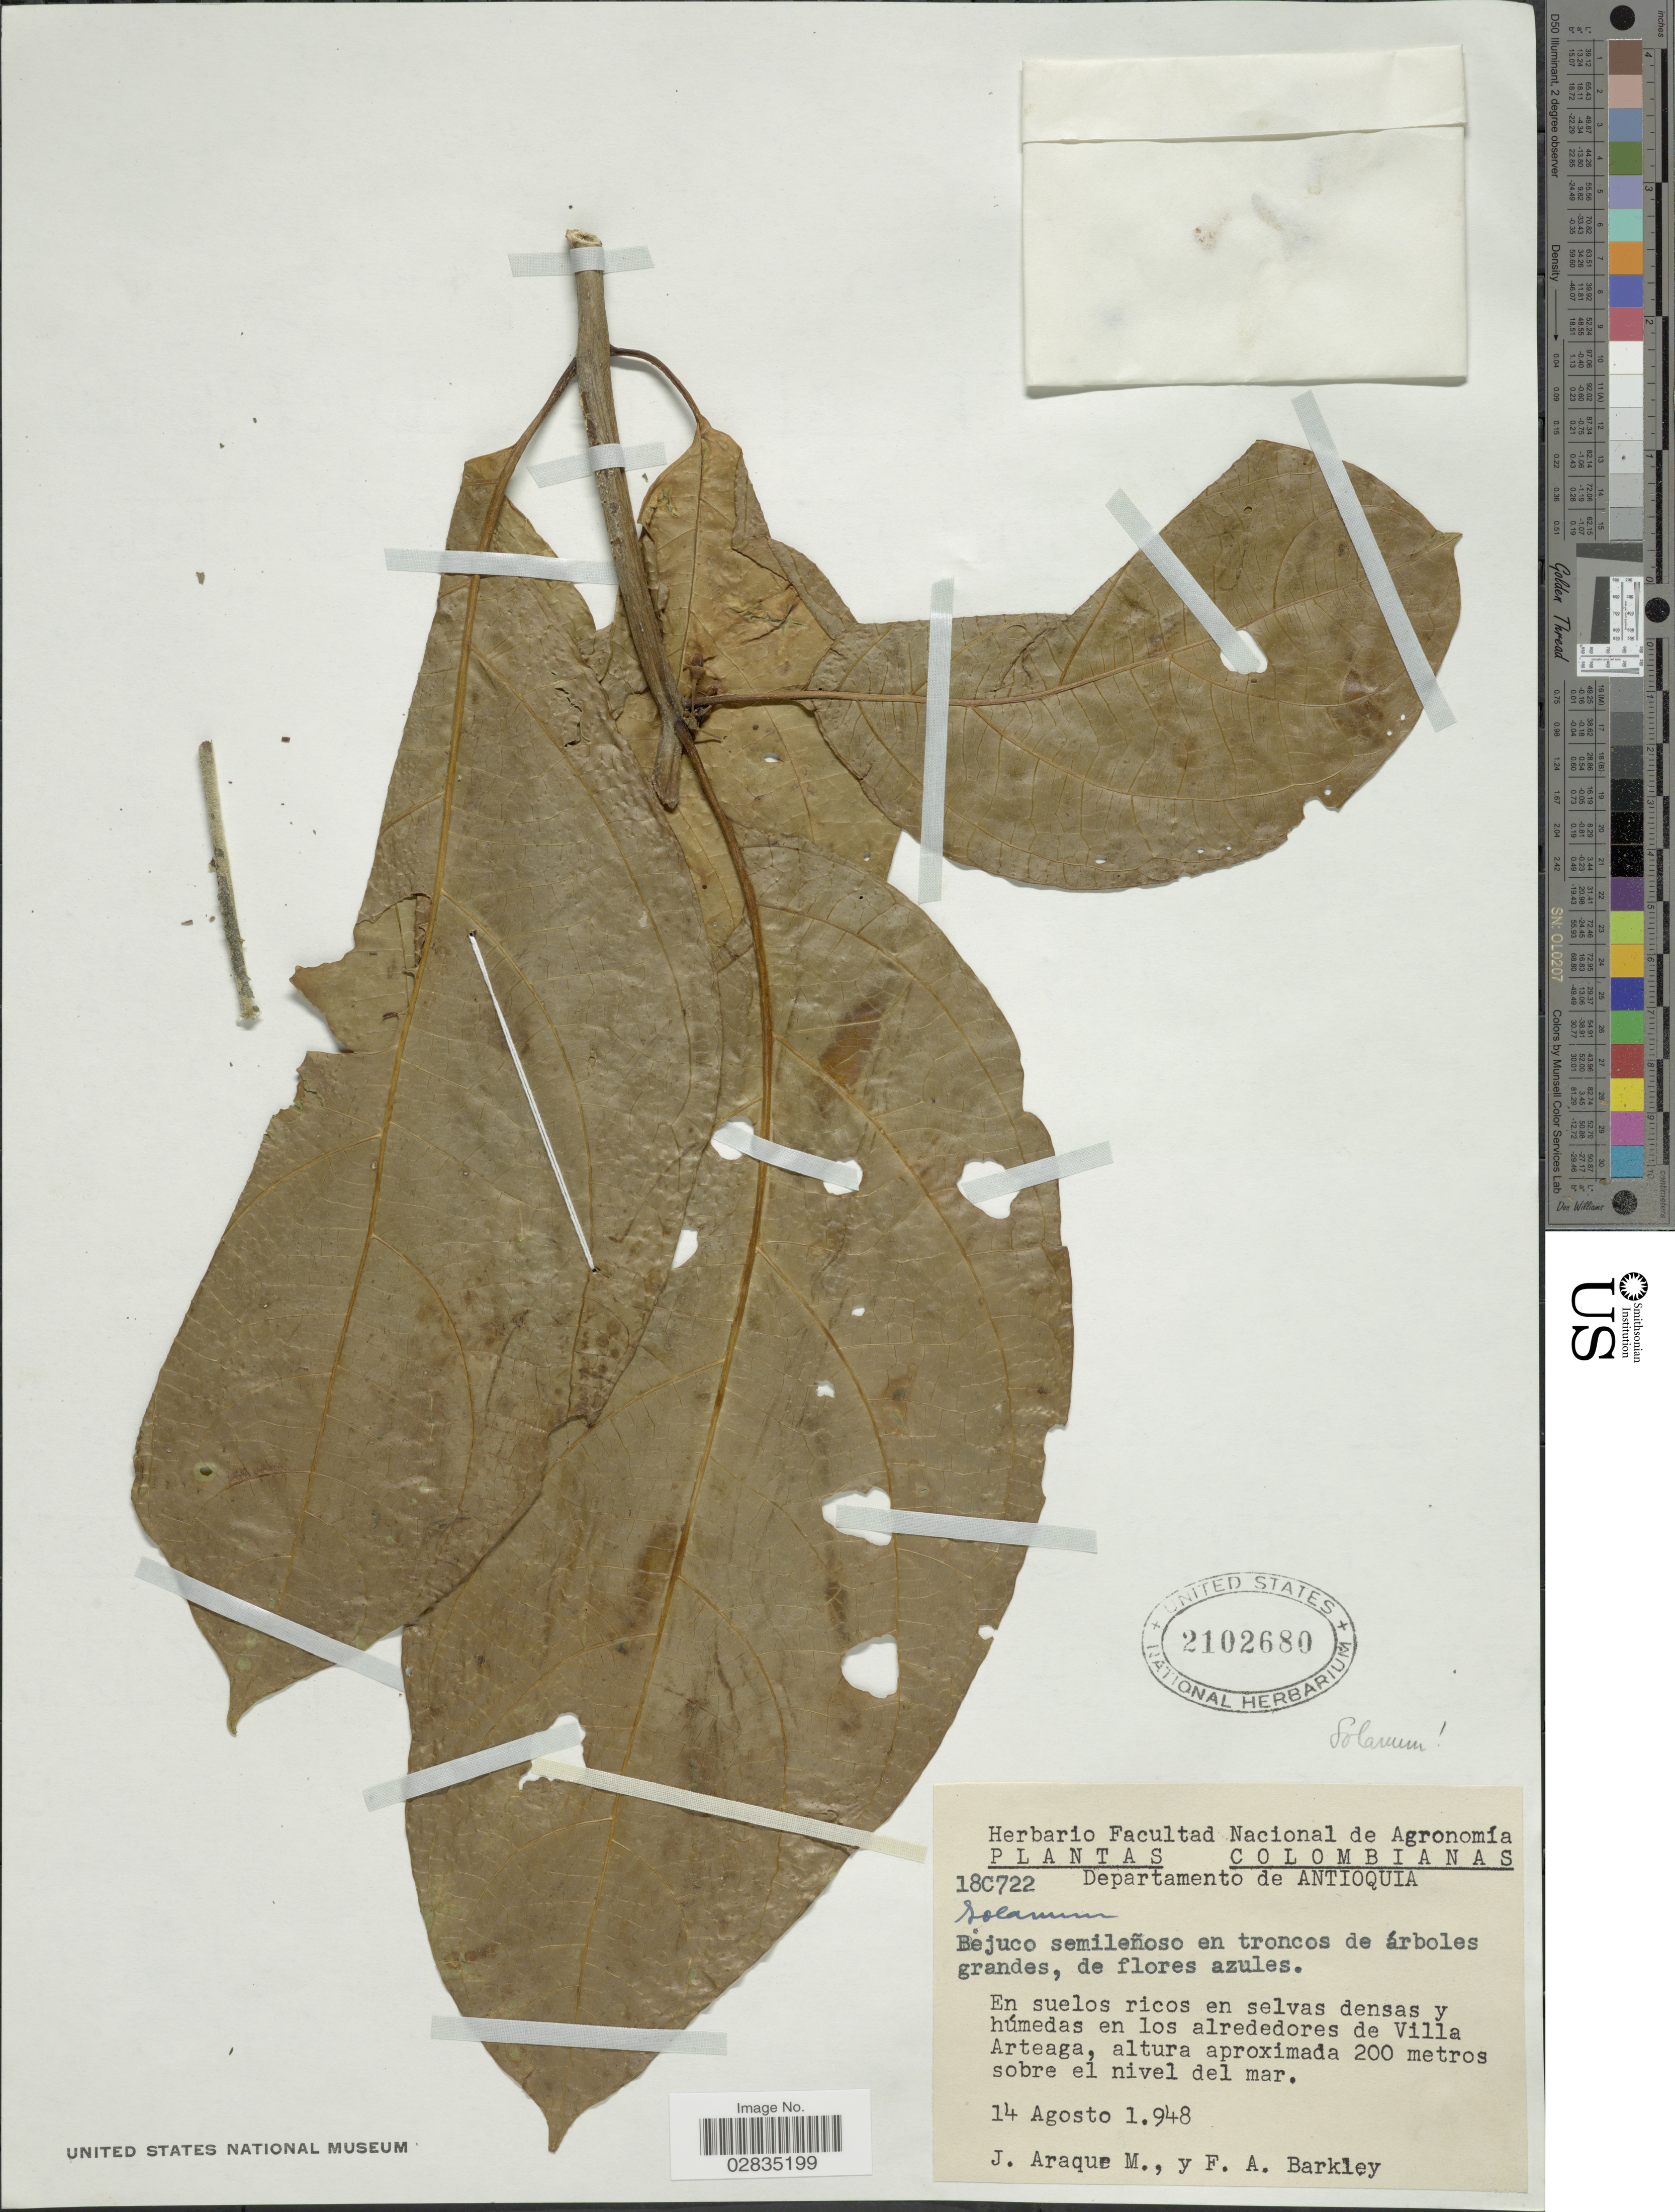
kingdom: Plantae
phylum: Tracheophyta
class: Magnoliopsida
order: Solanales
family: Solanaceae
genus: Solanum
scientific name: Solanum sp.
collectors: J. Araque Molina & F. A. Barkley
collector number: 18C722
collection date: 1948-08-14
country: Colombia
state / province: Antioquia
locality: Departamento de Antioquia, en los alrededores de Villa Arteaga.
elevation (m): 200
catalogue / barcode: US 2102680